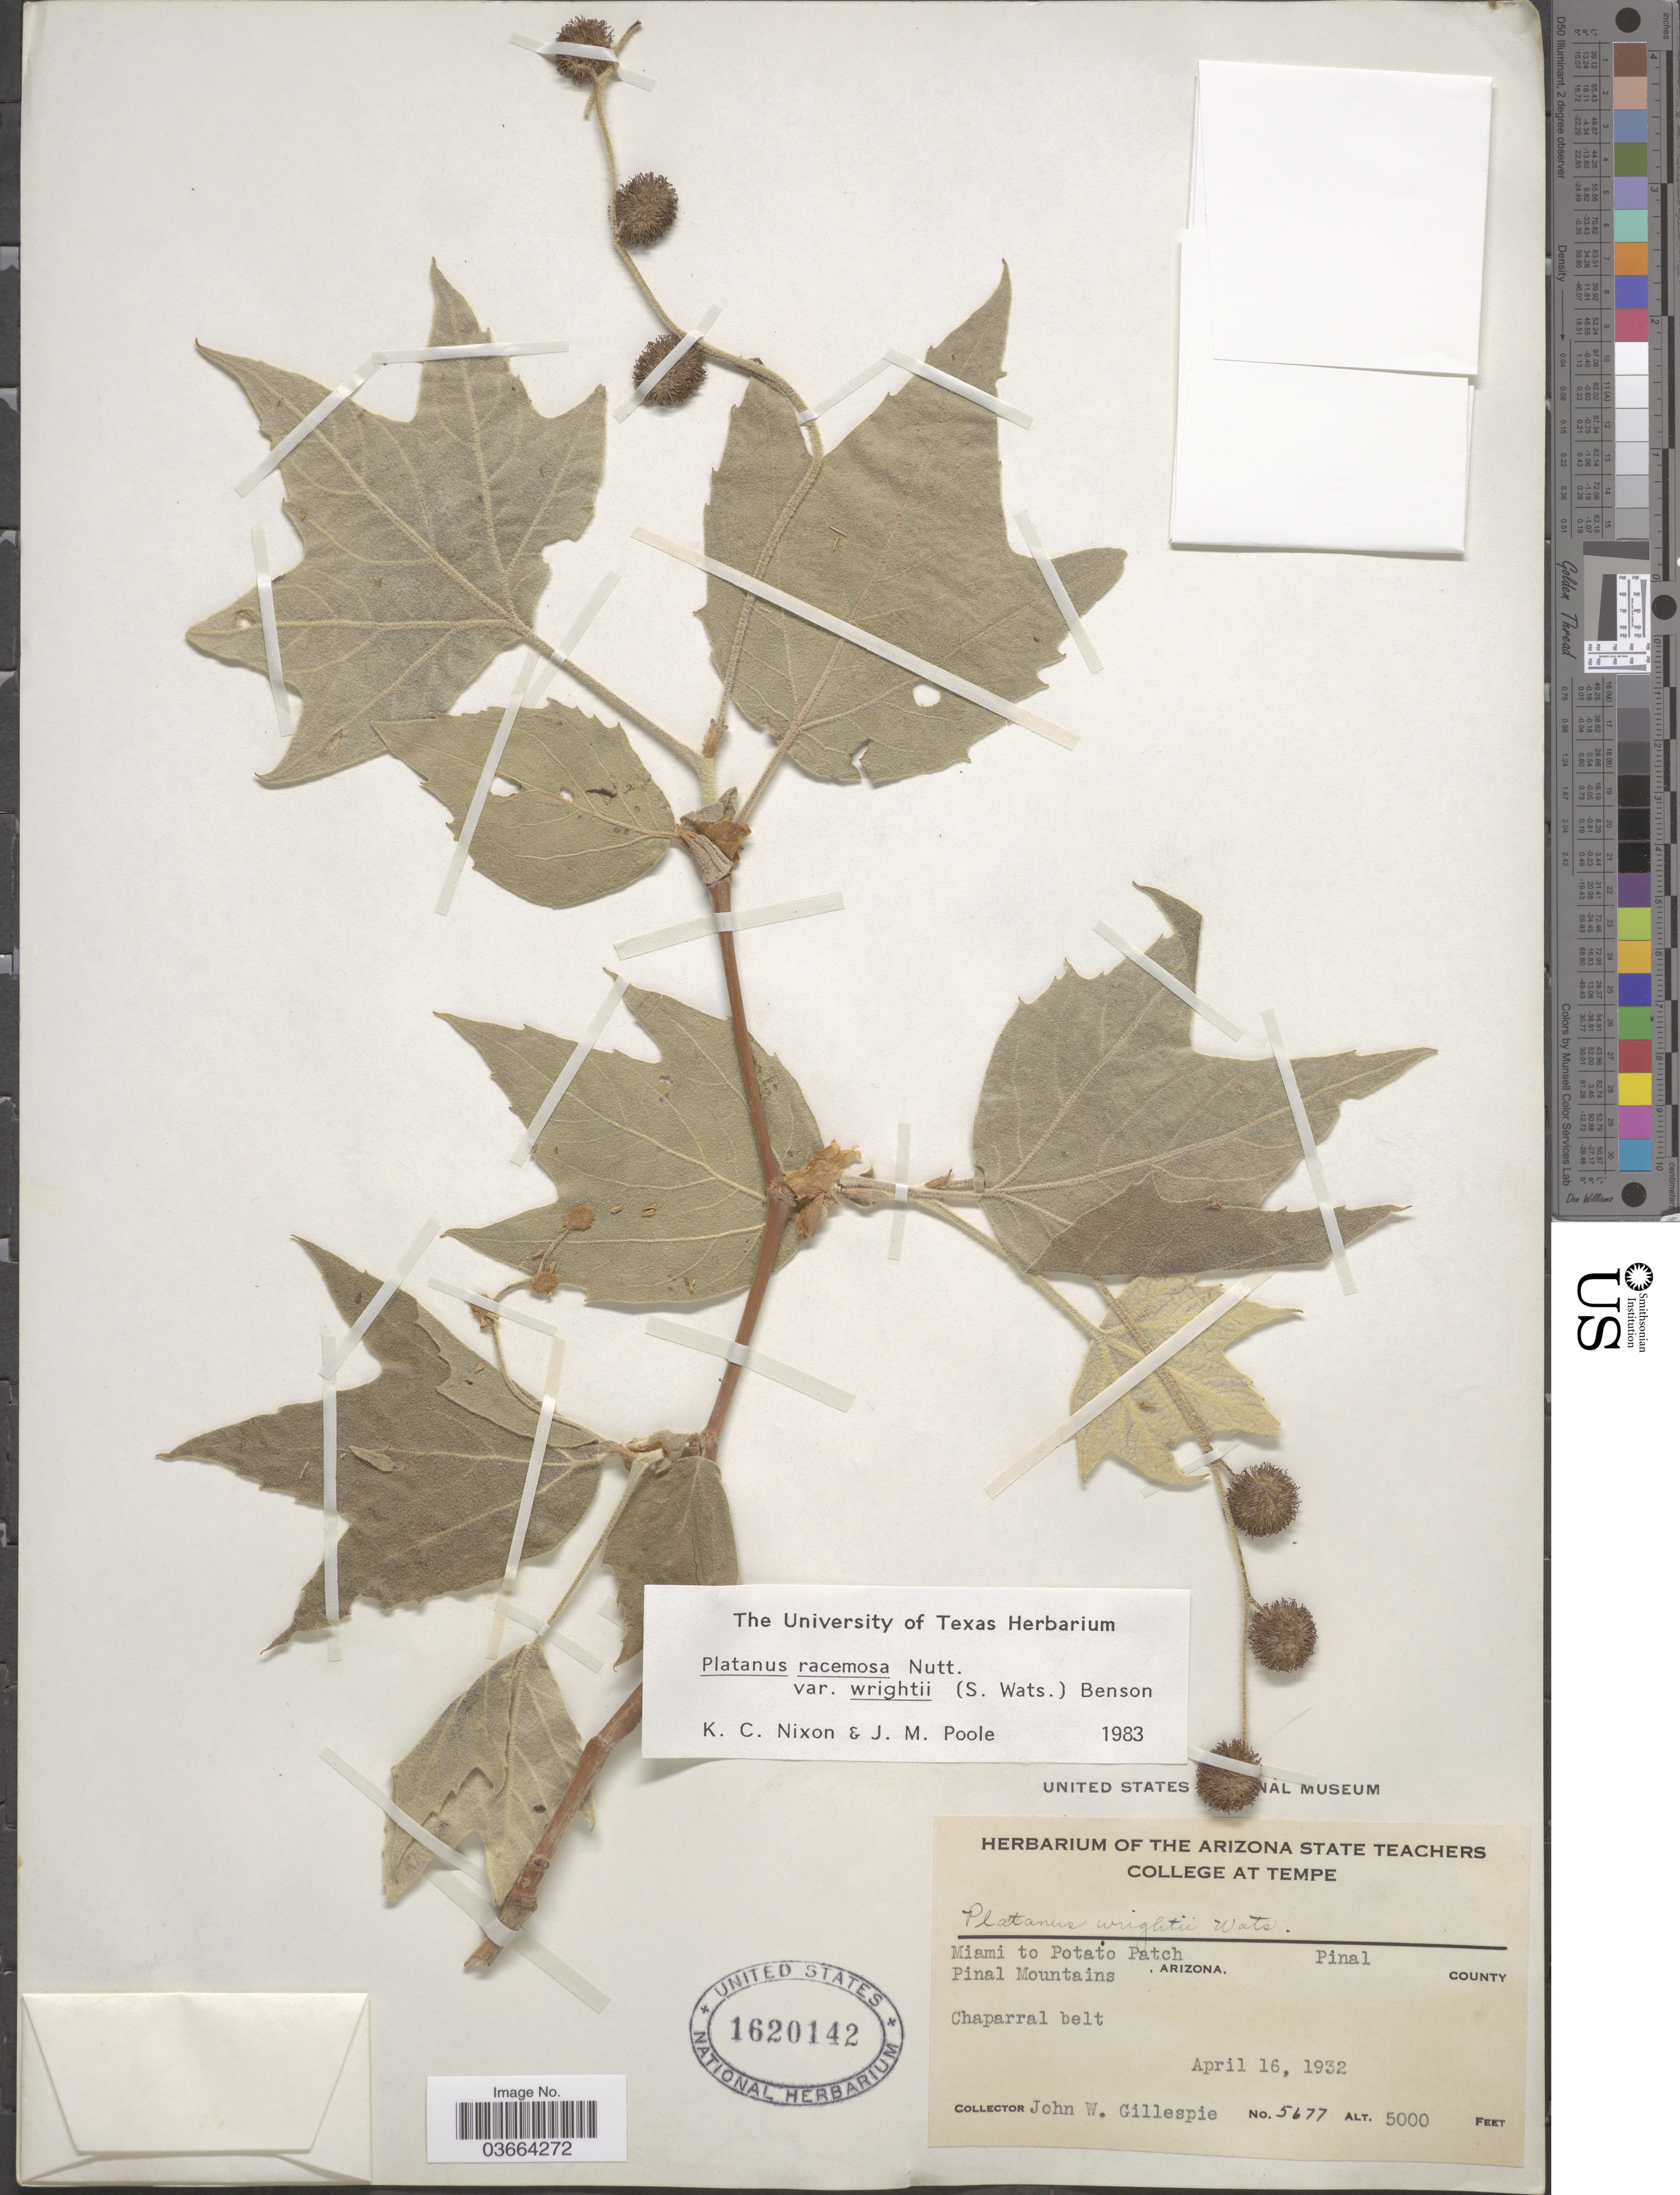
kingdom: Plantae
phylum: Tracheophyta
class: Magnoliopsida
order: Proteales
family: Platanaceae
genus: Platanus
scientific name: Platanus racemosa var. wrightii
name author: (S. Watson) L.D. Benson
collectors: J. W. Gillespie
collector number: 5677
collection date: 1932-04-16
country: United States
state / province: Arizona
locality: Miami to Potato Patch, Pinal Mountains Arizona. Pinal county. Chaparral belt.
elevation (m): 1524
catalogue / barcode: US 1620142